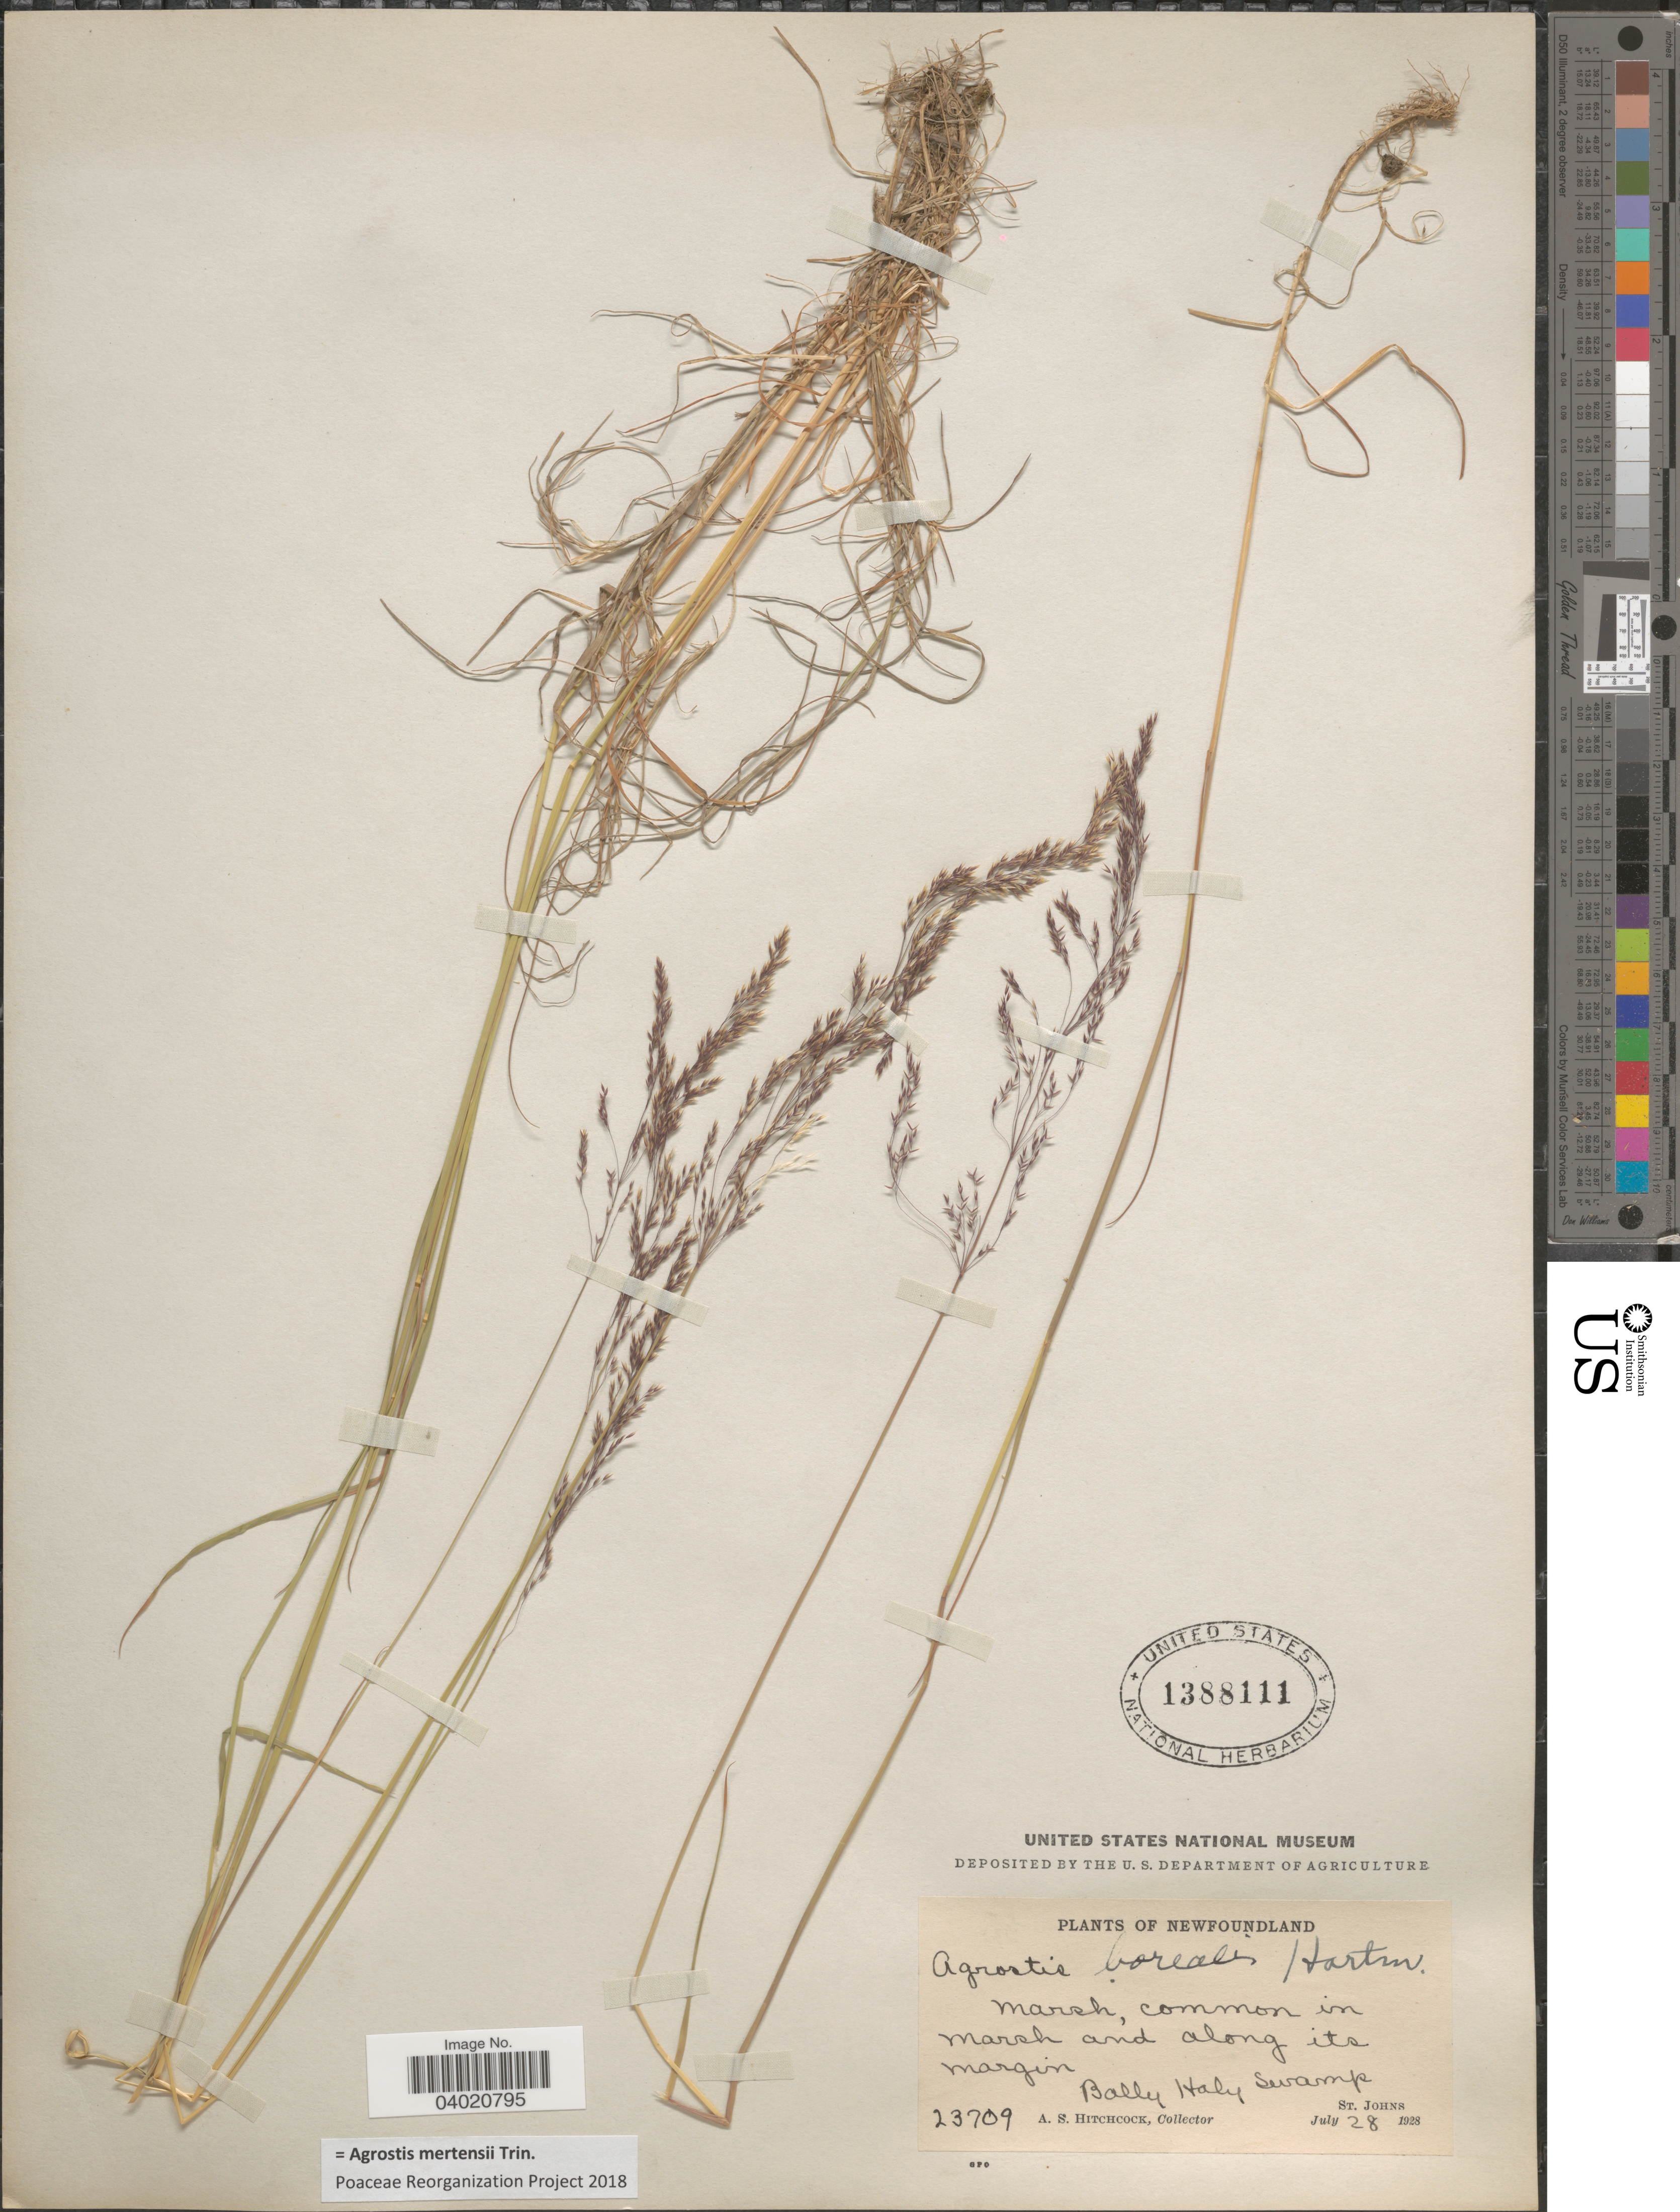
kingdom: Plantae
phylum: Tracheophyta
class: Liliopsida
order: Poales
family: Poaceae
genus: Agrostis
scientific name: Agrostis mertensii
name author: Trin.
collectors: A. S. Hitchcock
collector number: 23709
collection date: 1928-07-28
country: Canada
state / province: Newfoundland and Labrador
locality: Bally Haly Swamp. St. Johns.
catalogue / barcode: US 1388111